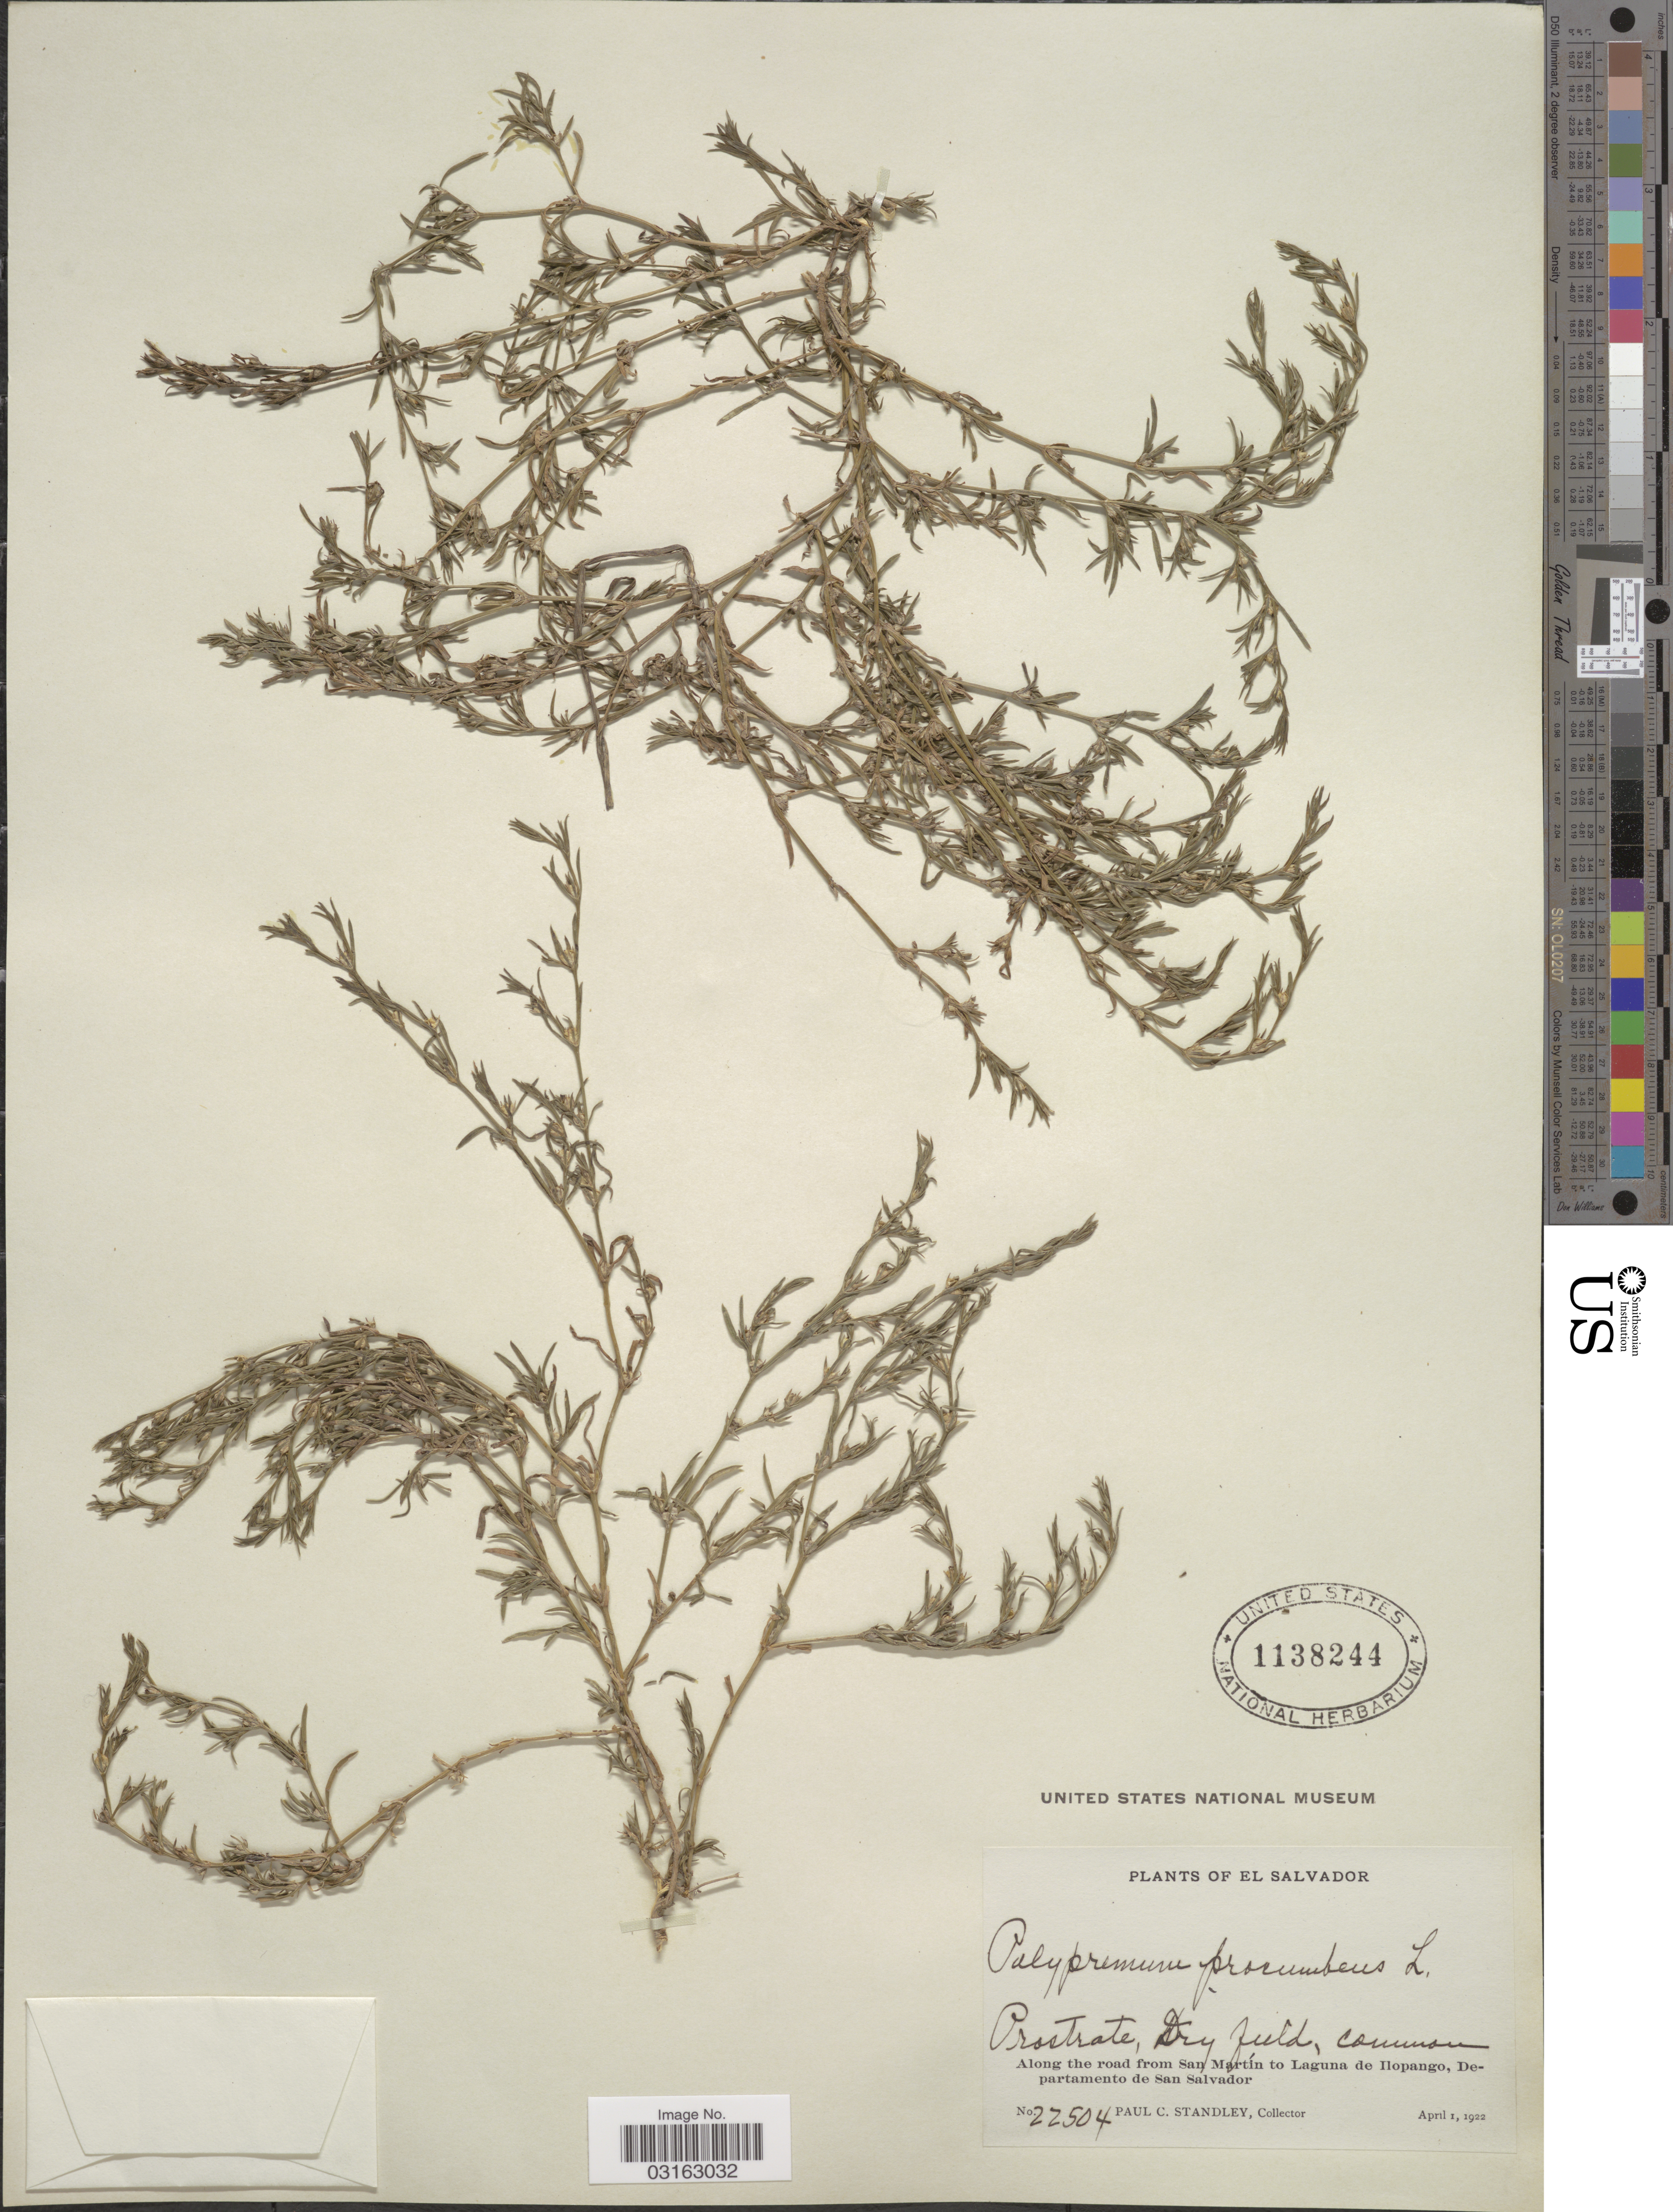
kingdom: Plantae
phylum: Tracheophyta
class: Magnoliopsida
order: Lamiales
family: Tetrachondraceae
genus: Polypremum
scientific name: Polypremum procumbens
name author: L.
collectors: P. C. Standley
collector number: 22504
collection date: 1922-04-01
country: El Salvador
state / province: San Salvador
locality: Along the road from San Martín to Laguna de Ilopango, Departamento de San Salvador.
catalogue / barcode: US 1138244